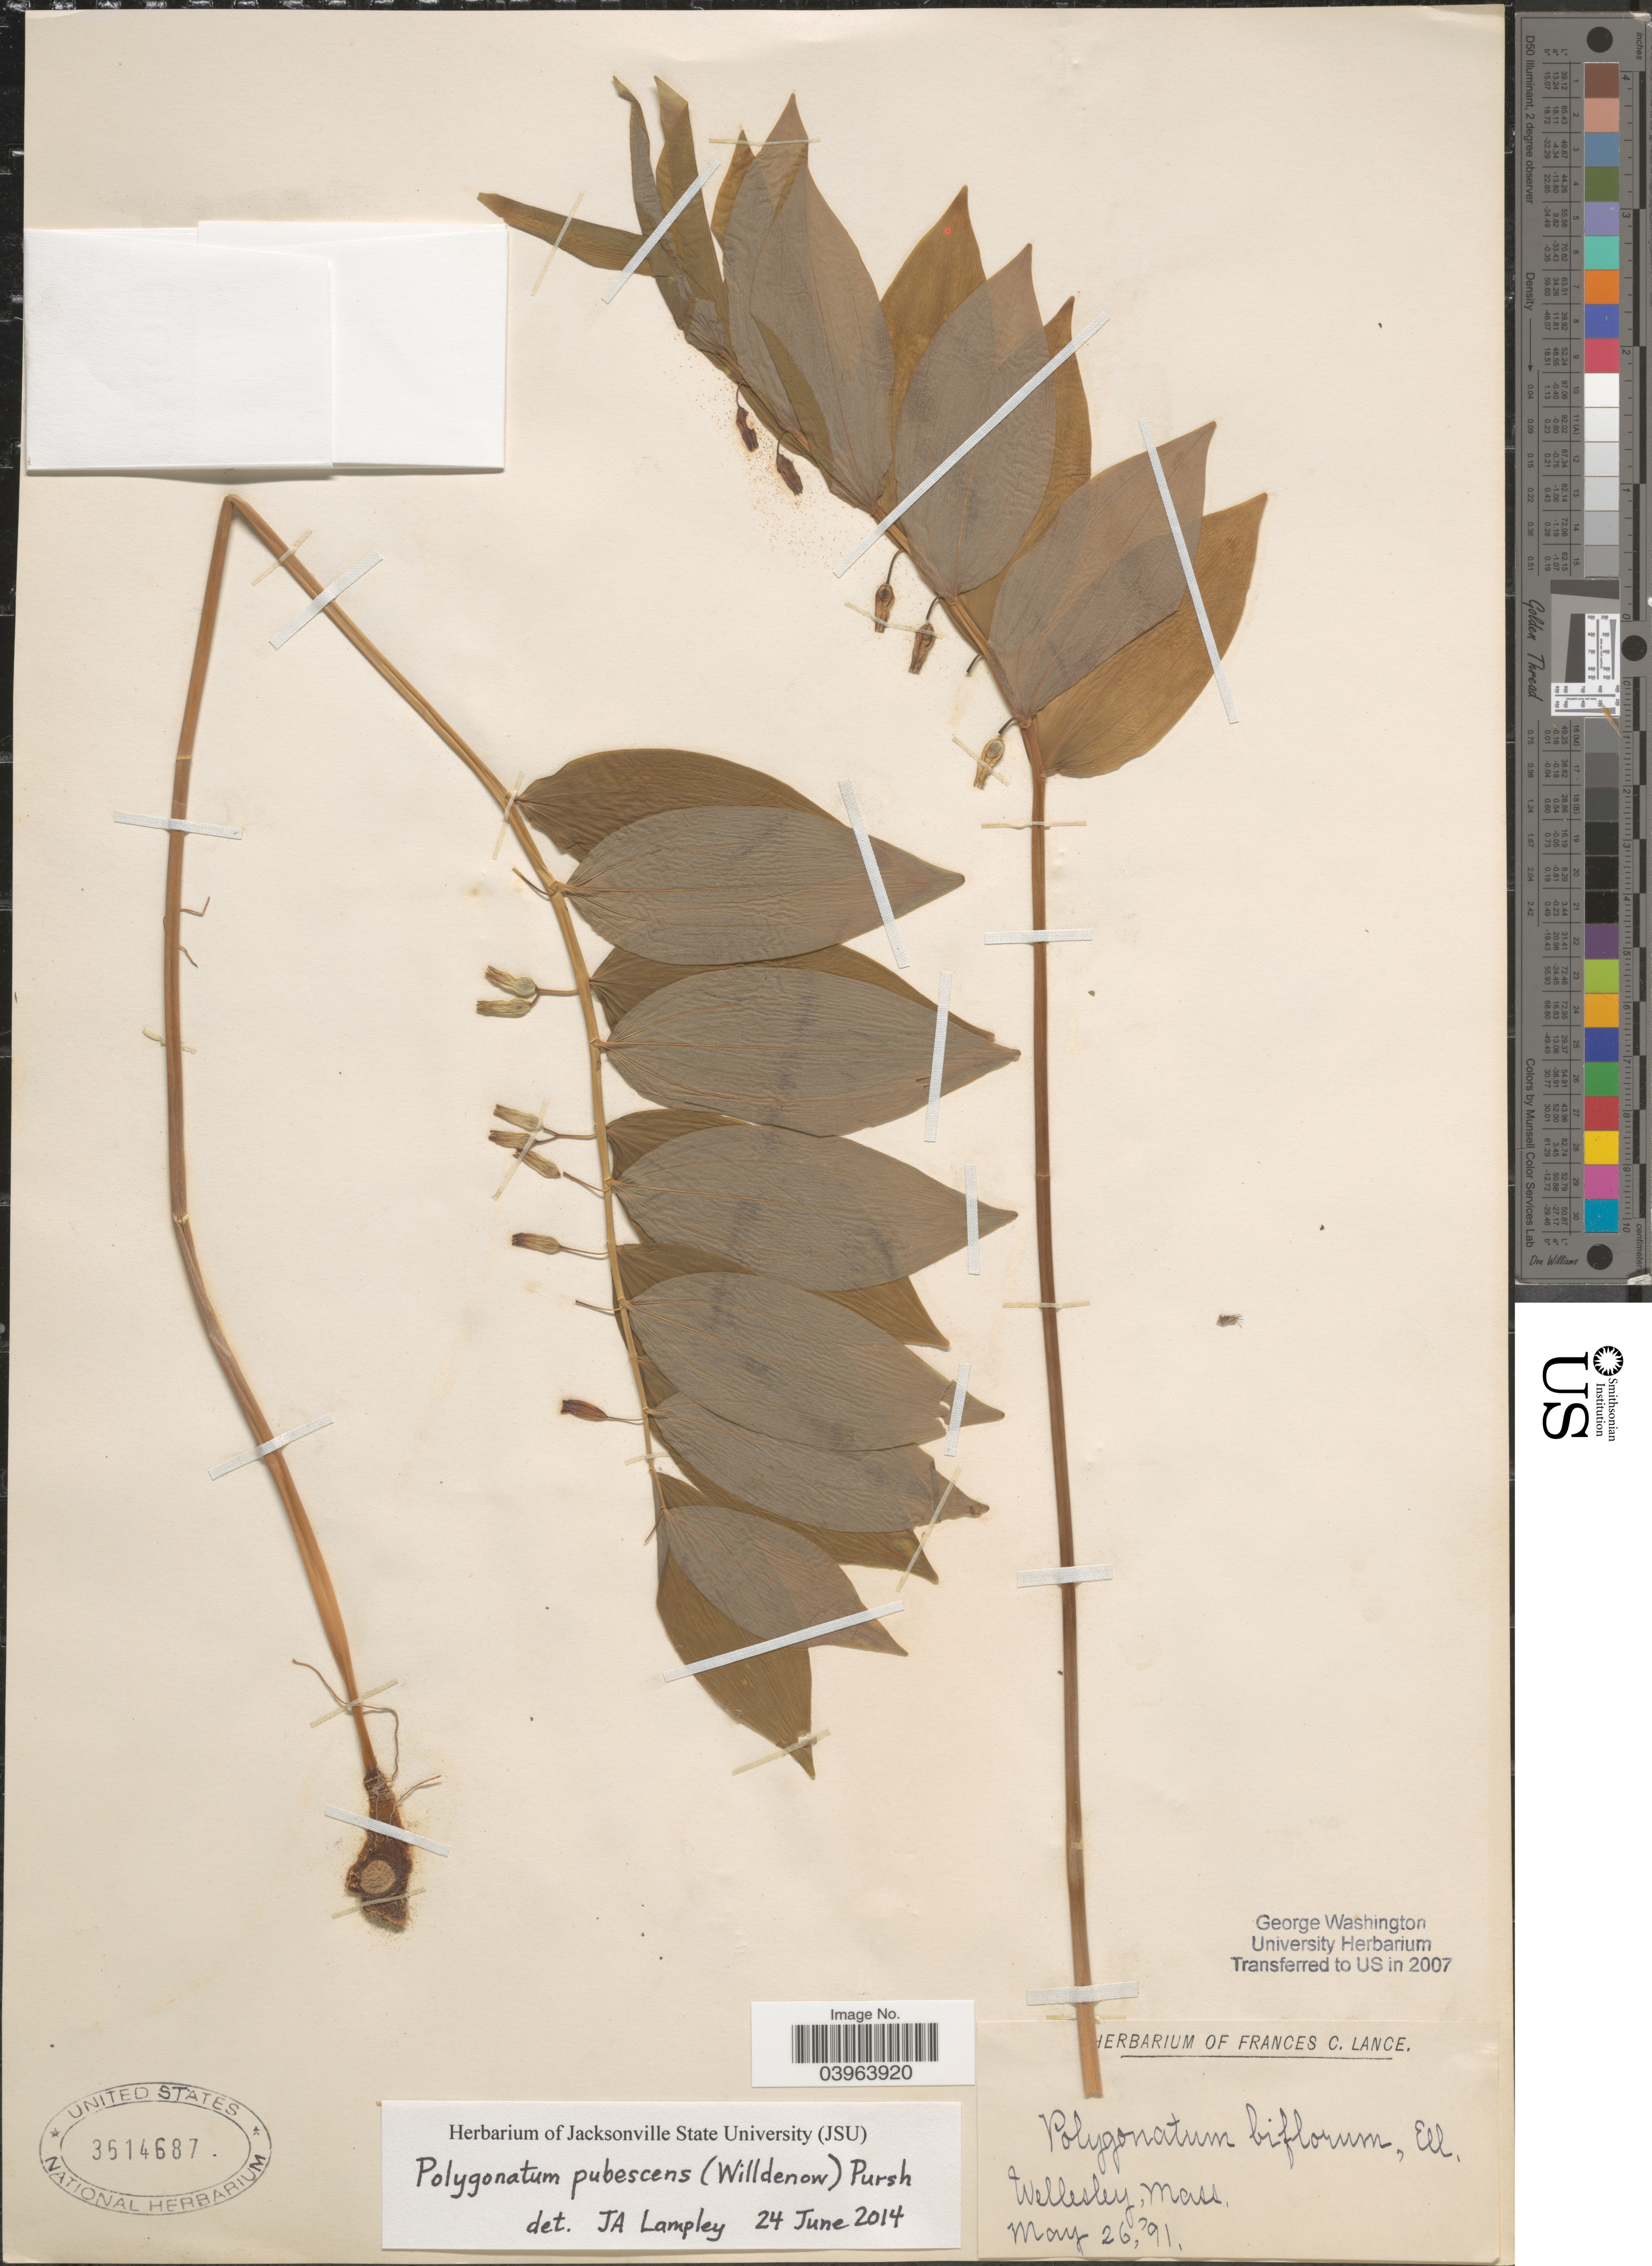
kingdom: Plantae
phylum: Tracheophyta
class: Liliopsida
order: Asparagales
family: Asparagaceae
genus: Polygonatum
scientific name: Polygonatum pubescens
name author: (Willd.) Pursh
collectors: ex herb. Frances C. Lance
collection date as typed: Transcribed d/m/y: 26/5/91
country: United States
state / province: Massachusetts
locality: Wellesley.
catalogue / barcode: US 3614687